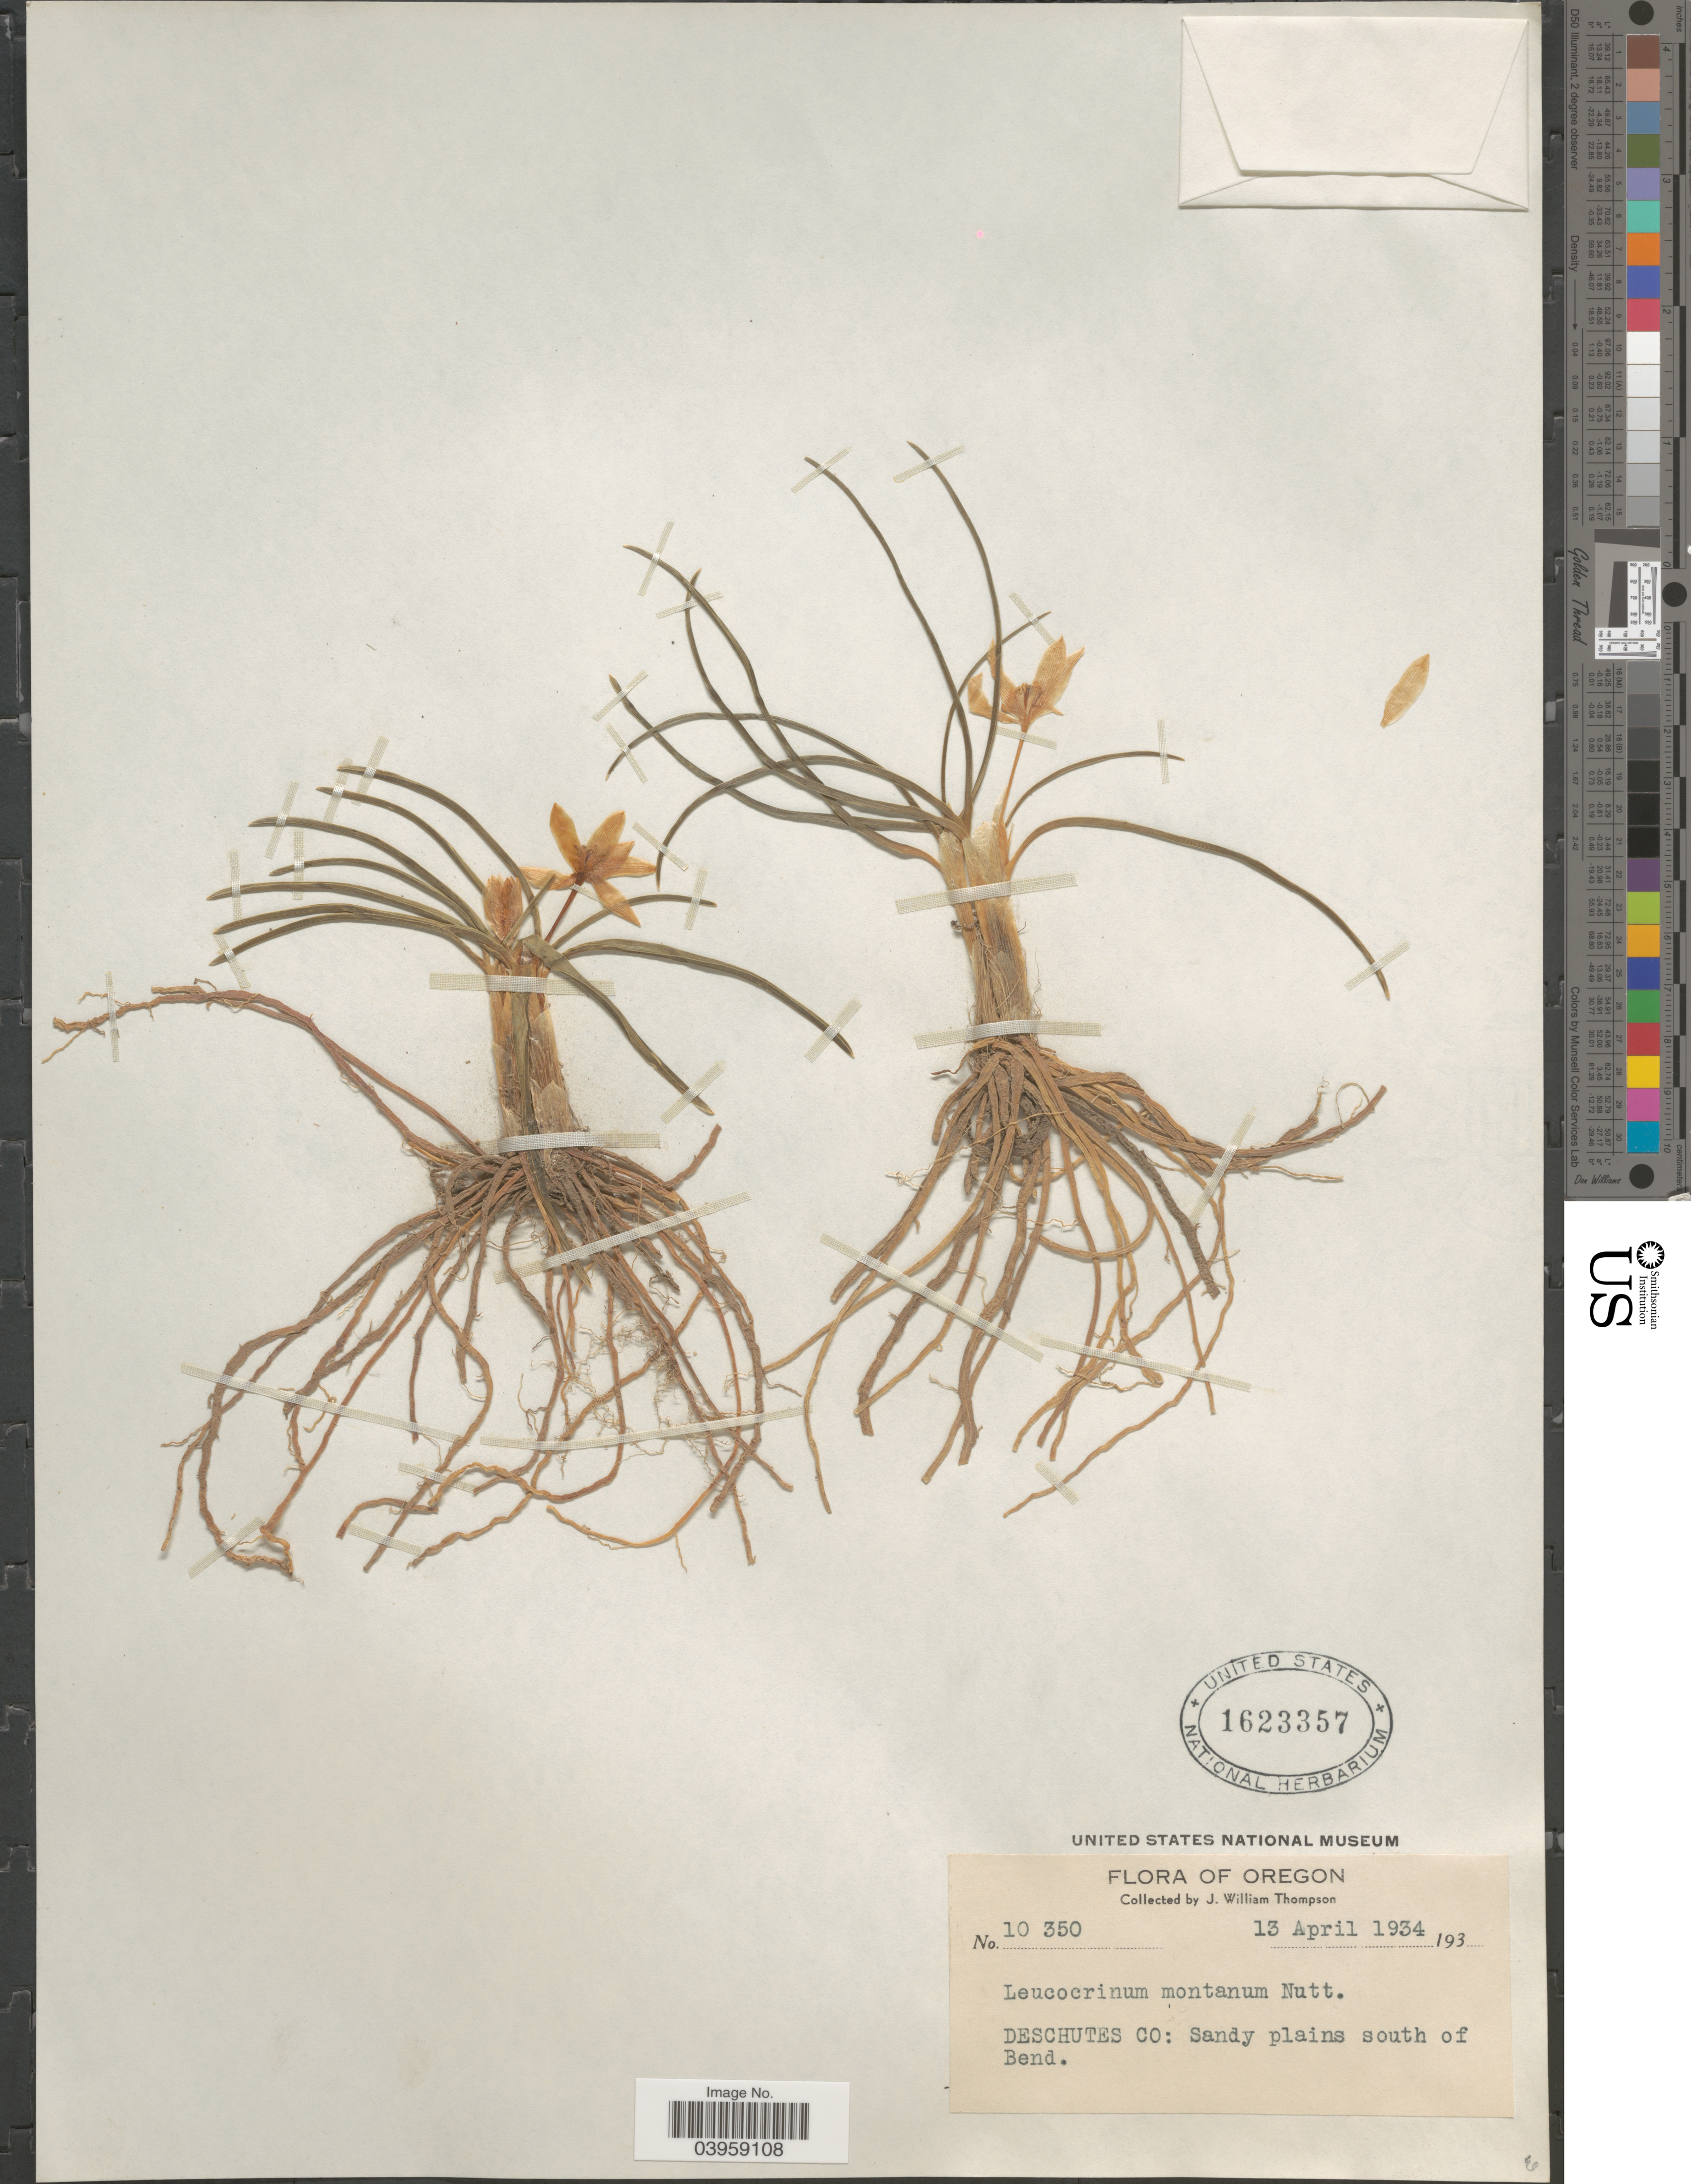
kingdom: Plantae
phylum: Tracheophyta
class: Liliopsida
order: Asparagales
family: Asparagaceae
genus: Leucocrinum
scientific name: Leucocrinum montanum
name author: Nutt.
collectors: J. W. Thompson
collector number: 10350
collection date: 1934-04-13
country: United States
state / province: Oregon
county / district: Deschutes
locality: Deschutes Co: Sandy plains south of Bend.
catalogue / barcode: US 1623357